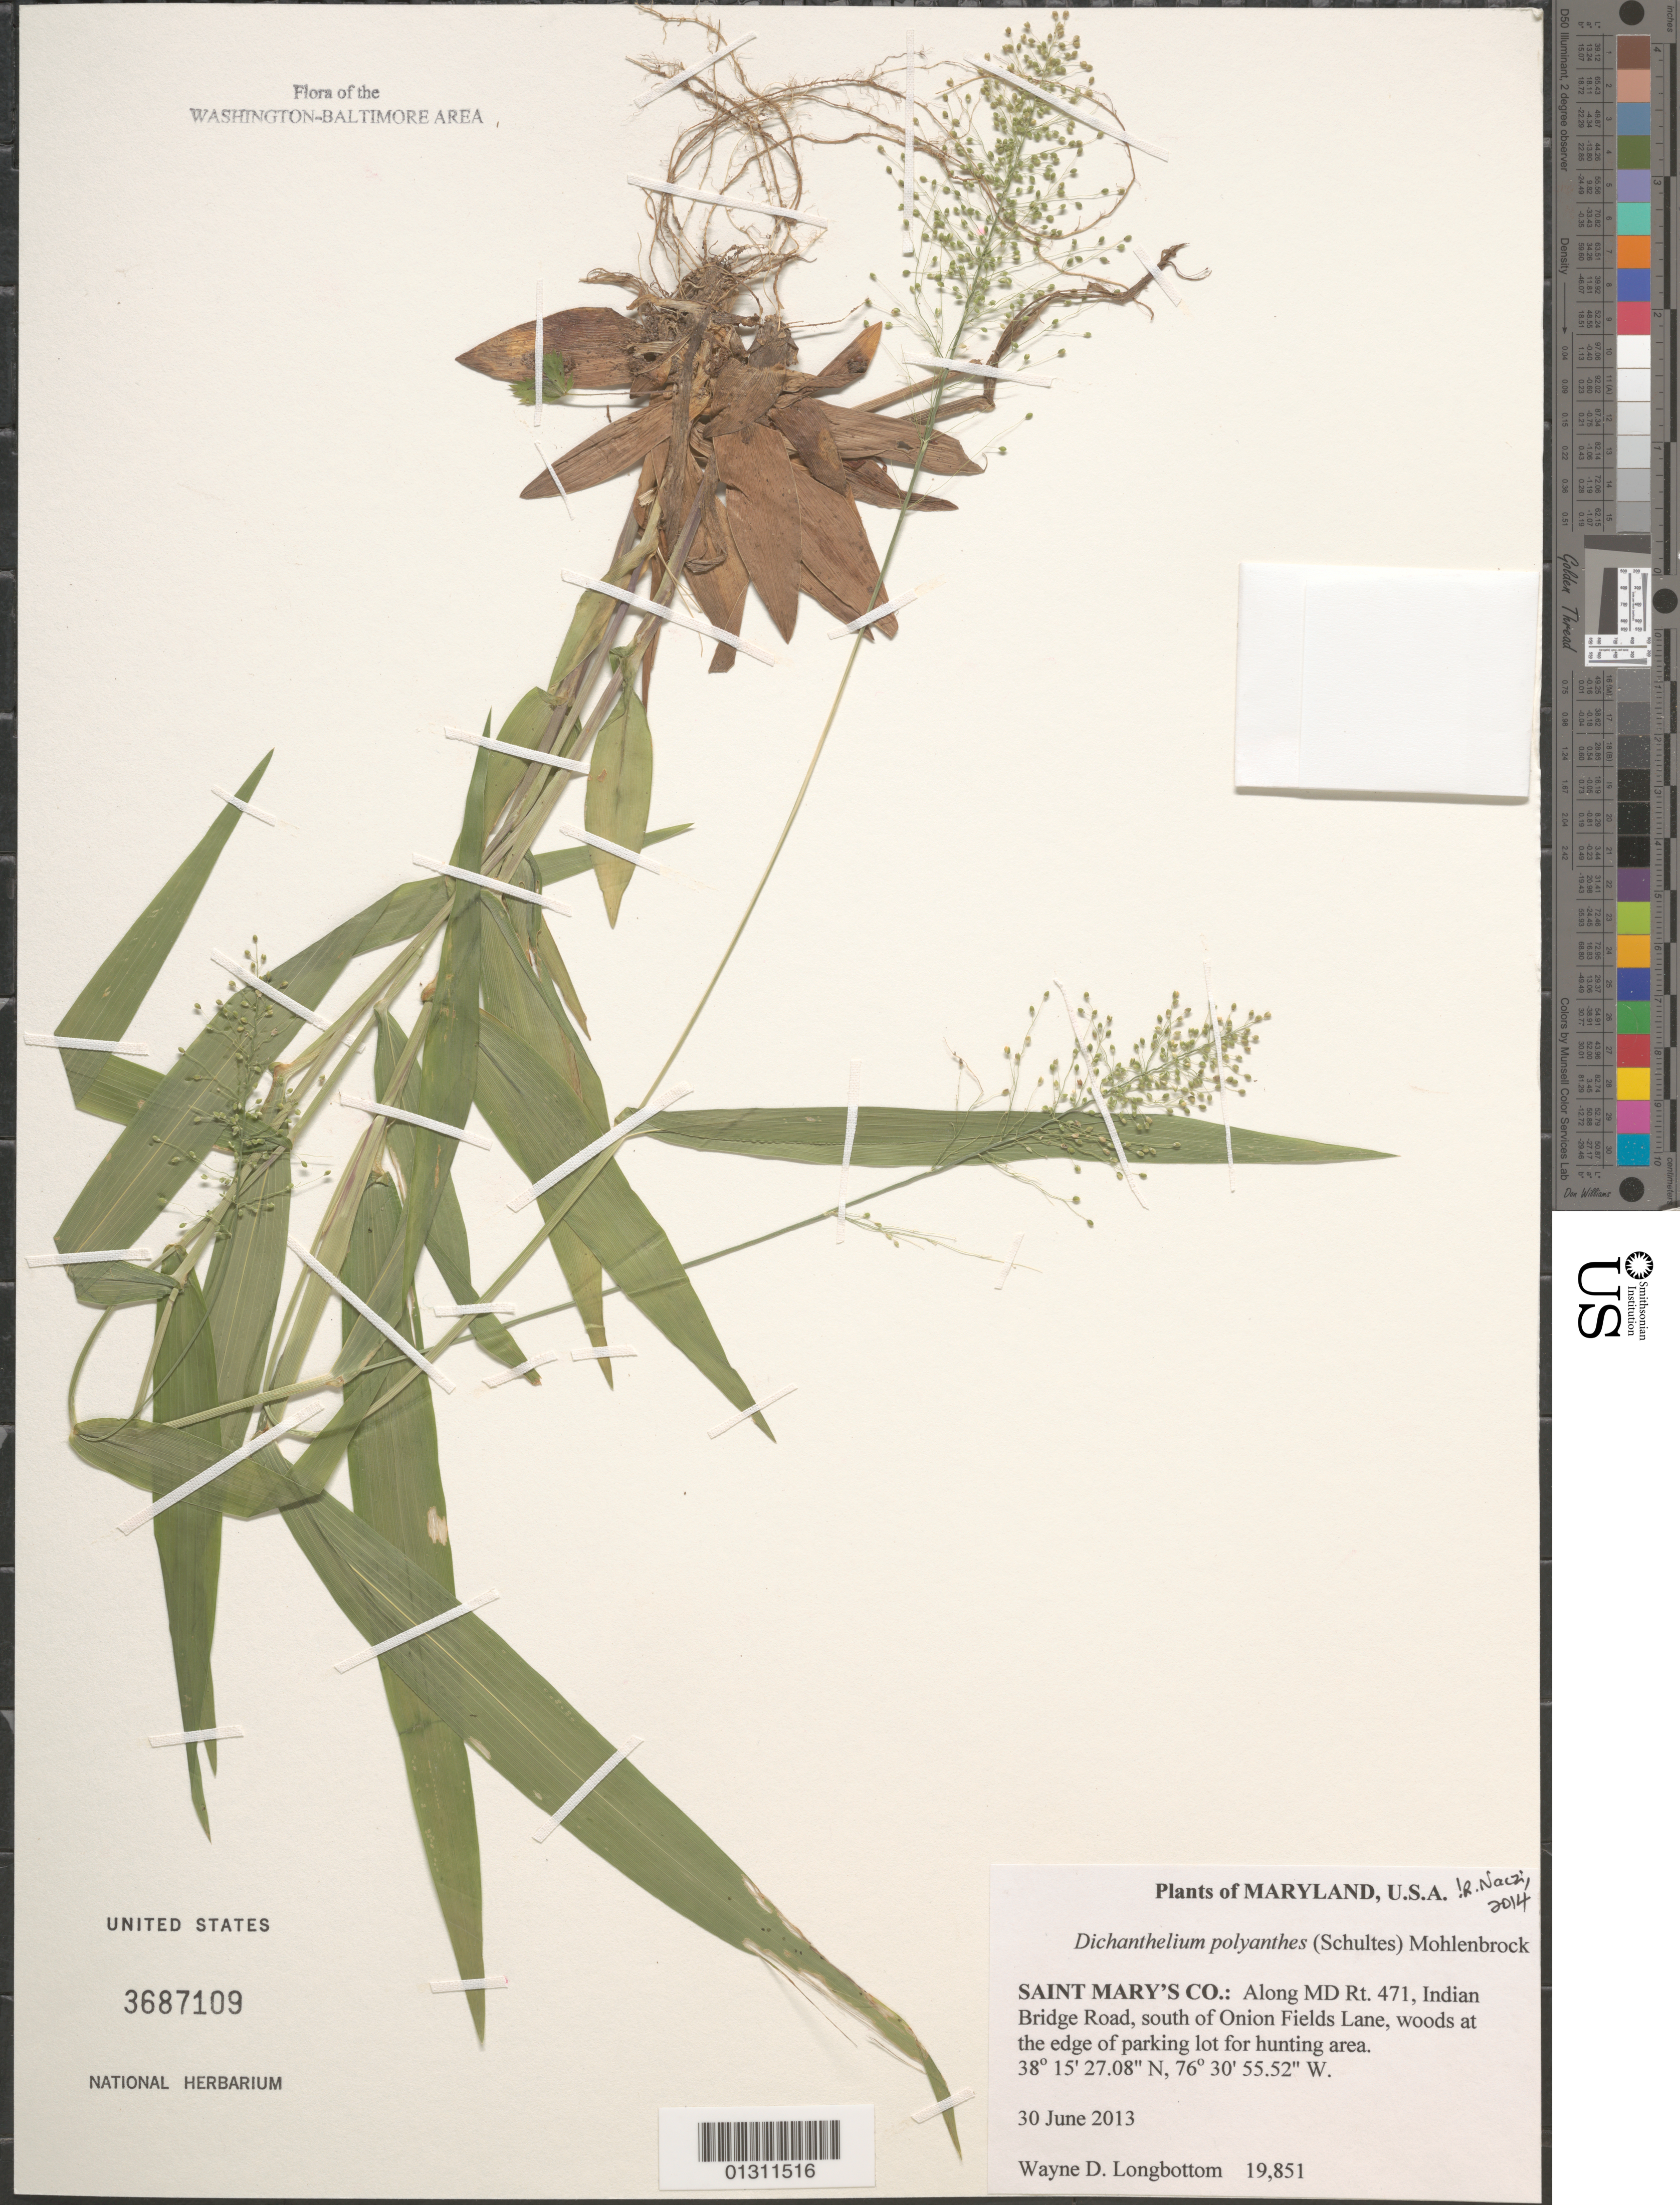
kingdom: Plantae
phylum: Tracheophyta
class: Liliopsida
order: Poales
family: Poaceae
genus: Dichanthelium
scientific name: Dichanthelium sphaerocarpon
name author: (Elliott) Gould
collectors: W. D. Longbottom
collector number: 19851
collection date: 2013-06-30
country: United States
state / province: Maryland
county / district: St. Mary's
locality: Saint Mary's Co.: Along MD Rt. 471, Indian Bridge Road, south of Onion Fields Lane, woods at the edge of parking lot for hunting area.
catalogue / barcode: US 3687109